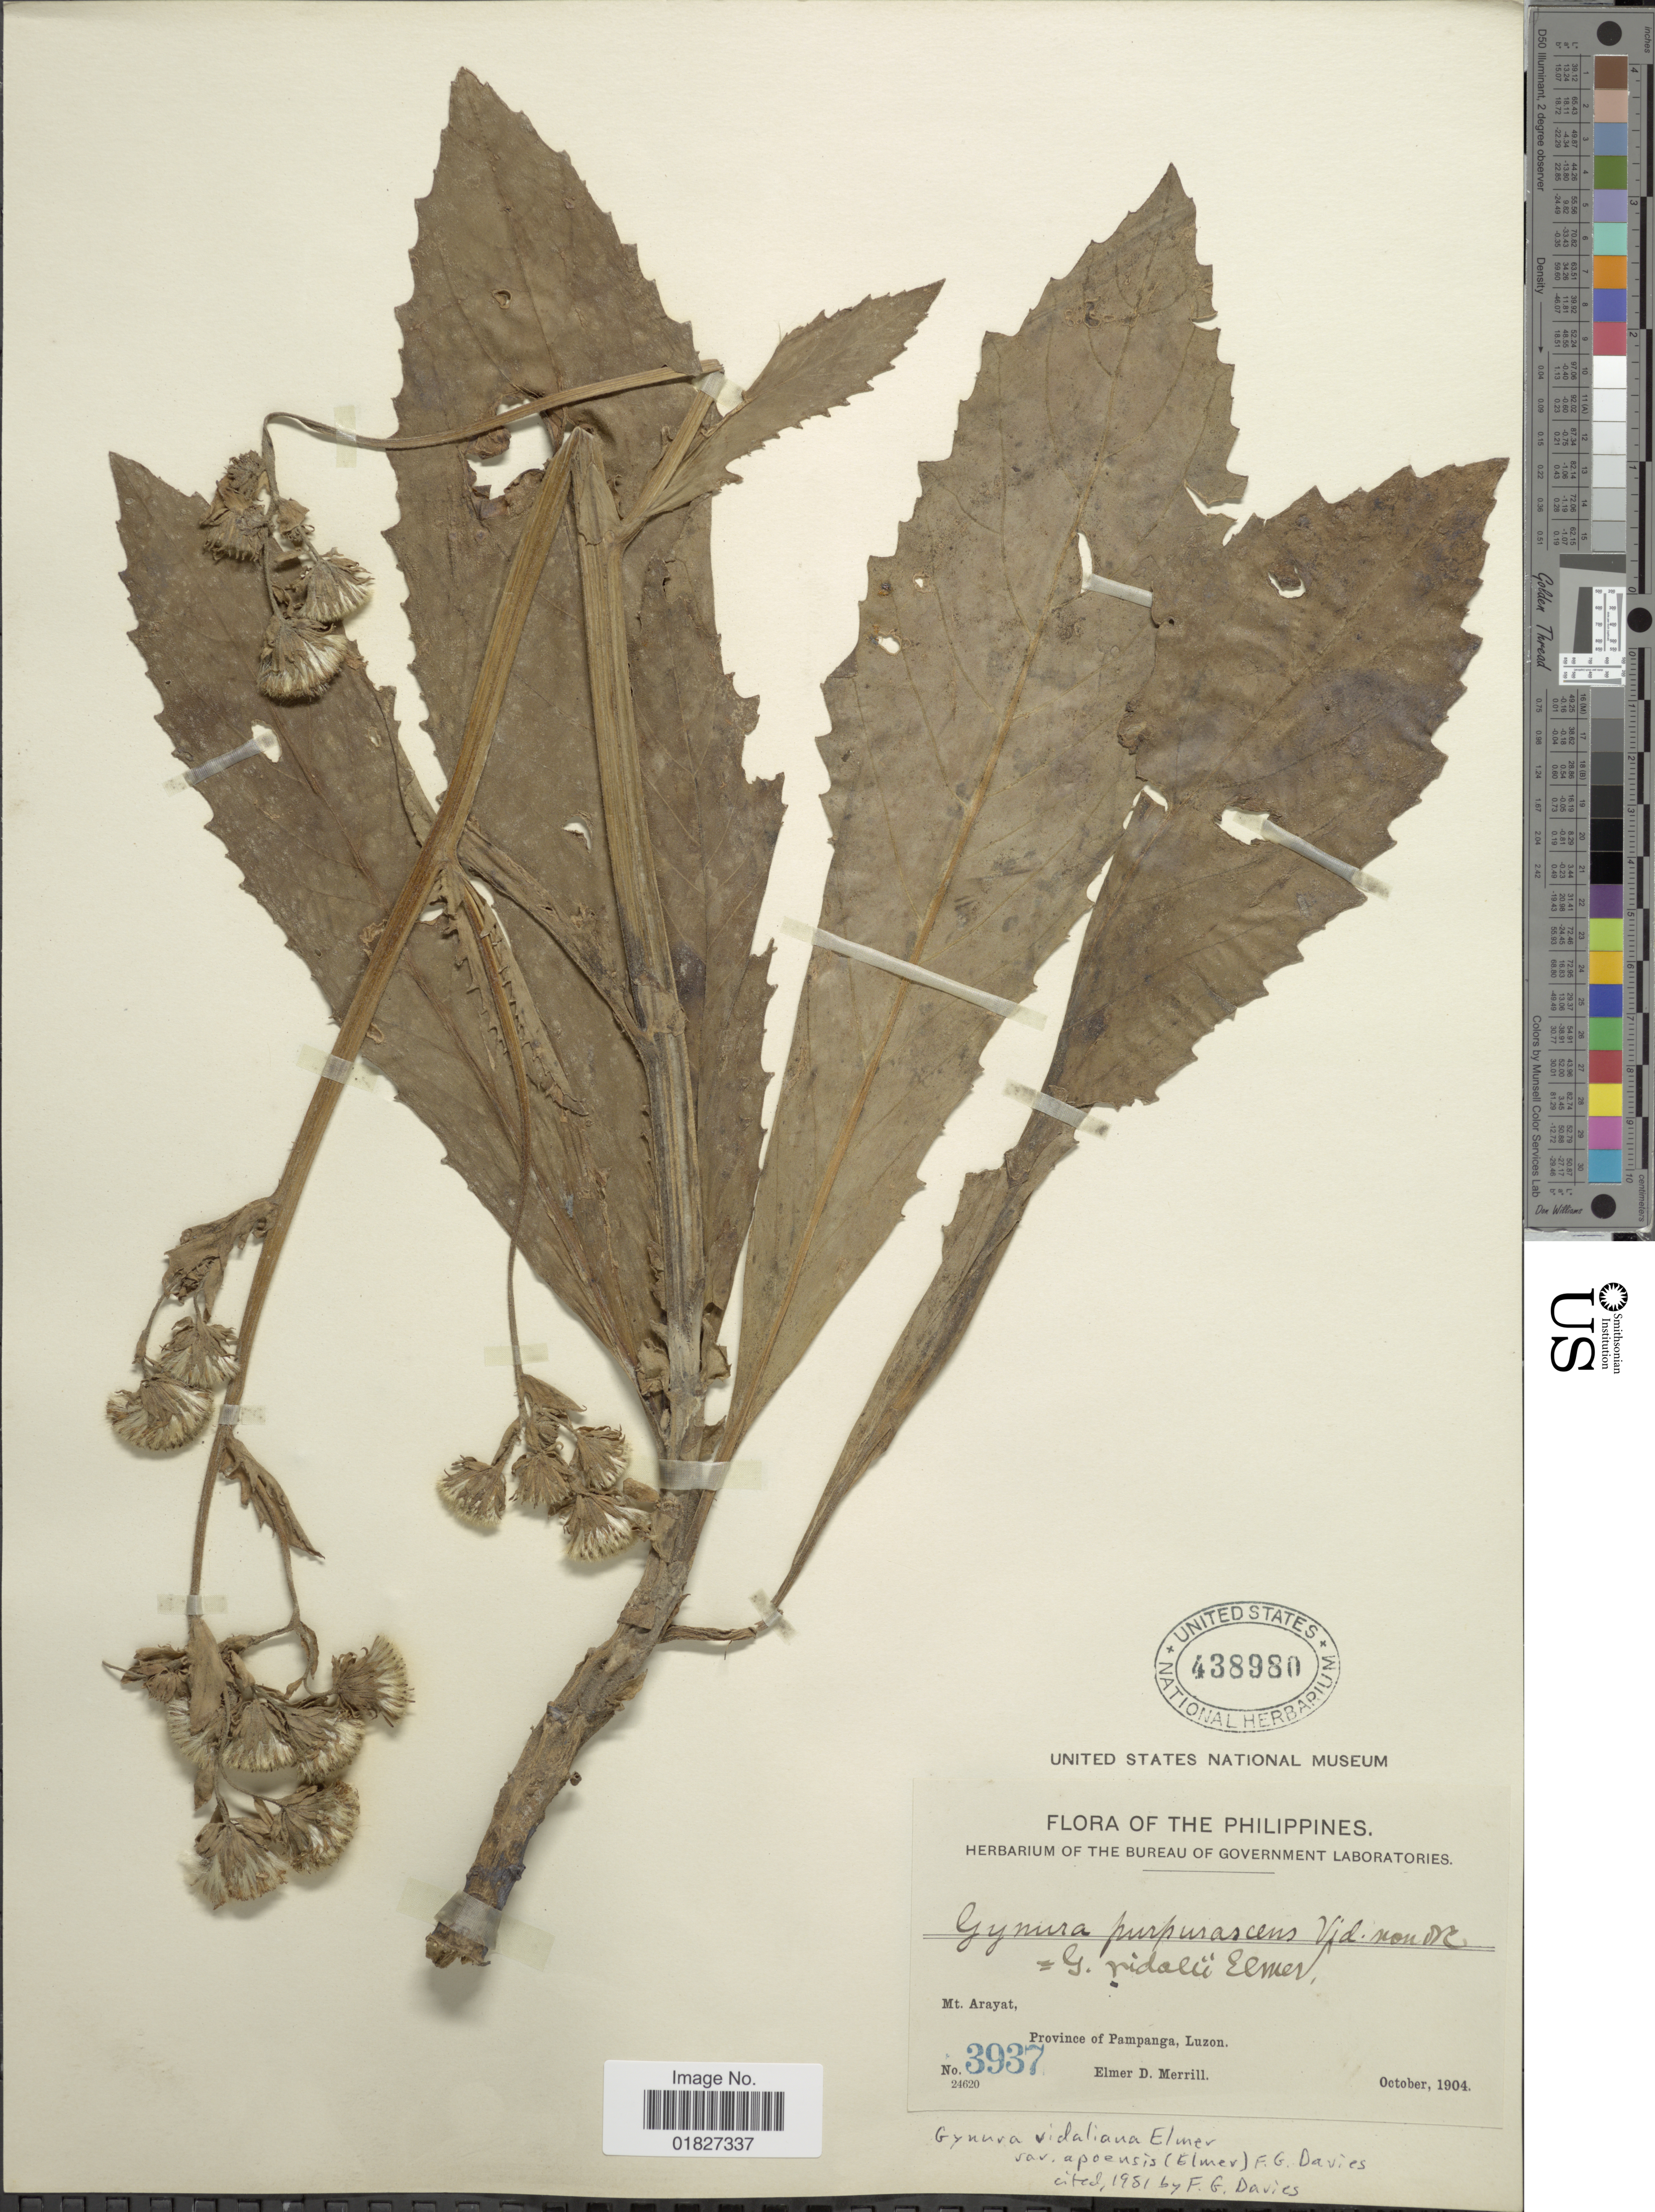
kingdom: Plantae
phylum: Tracheophyta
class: Magnoliopsida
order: Asterales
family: Asteraceae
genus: Gynura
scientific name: Gynura vidaliana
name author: Elmer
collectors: E. D. Merrill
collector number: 3937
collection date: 1904-10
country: Philippines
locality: Mt. Arayat, Province of Pampanga, Luzon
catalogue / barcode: US 438980